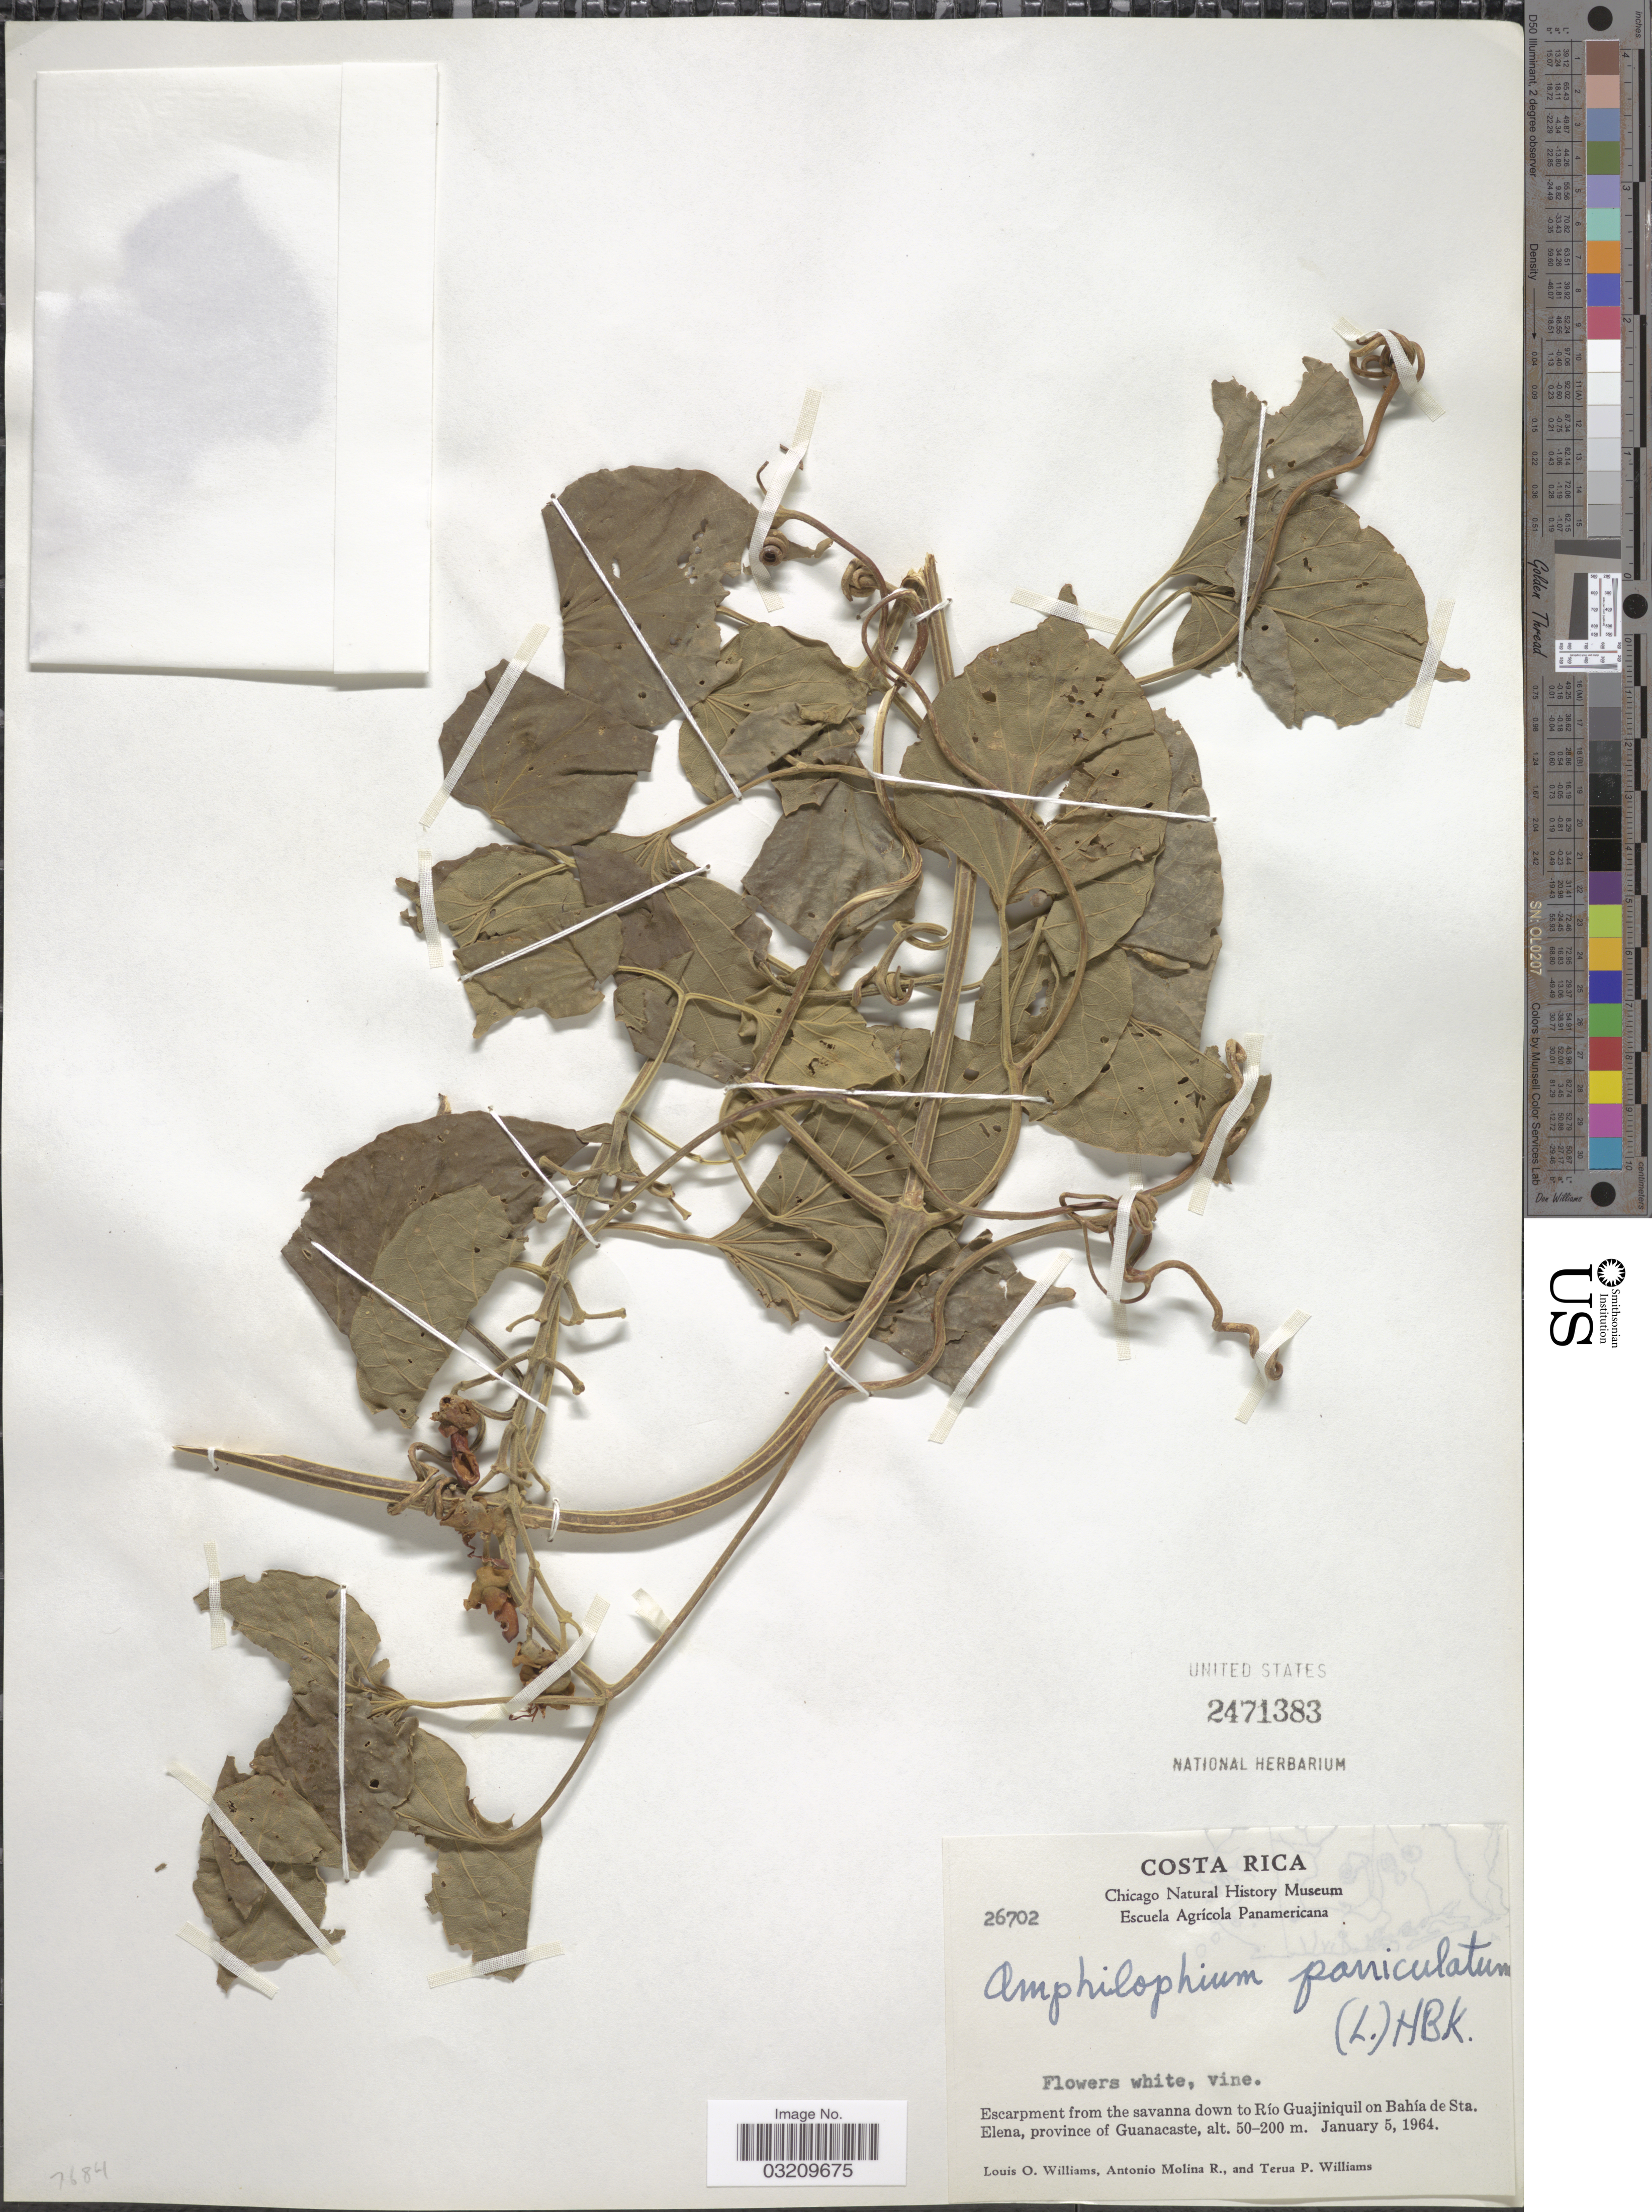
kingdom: Plantae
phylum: Tracheophyta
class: Magnoliopsida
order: Lamiales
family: Bignoniaceae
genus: Amphilophium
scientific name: Amphilophium paniculatum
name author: (L.) Kunth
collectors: L. O. Williams, A. Molina R. & T. P. Williams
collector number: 26702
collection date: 1964-01-05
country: Costa Rica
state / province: Guanacaste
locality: Escarpment from the savanna down to Río Guajiniquil on Bahía de Sta. Elena.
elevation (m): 50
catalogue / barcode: US 2471383